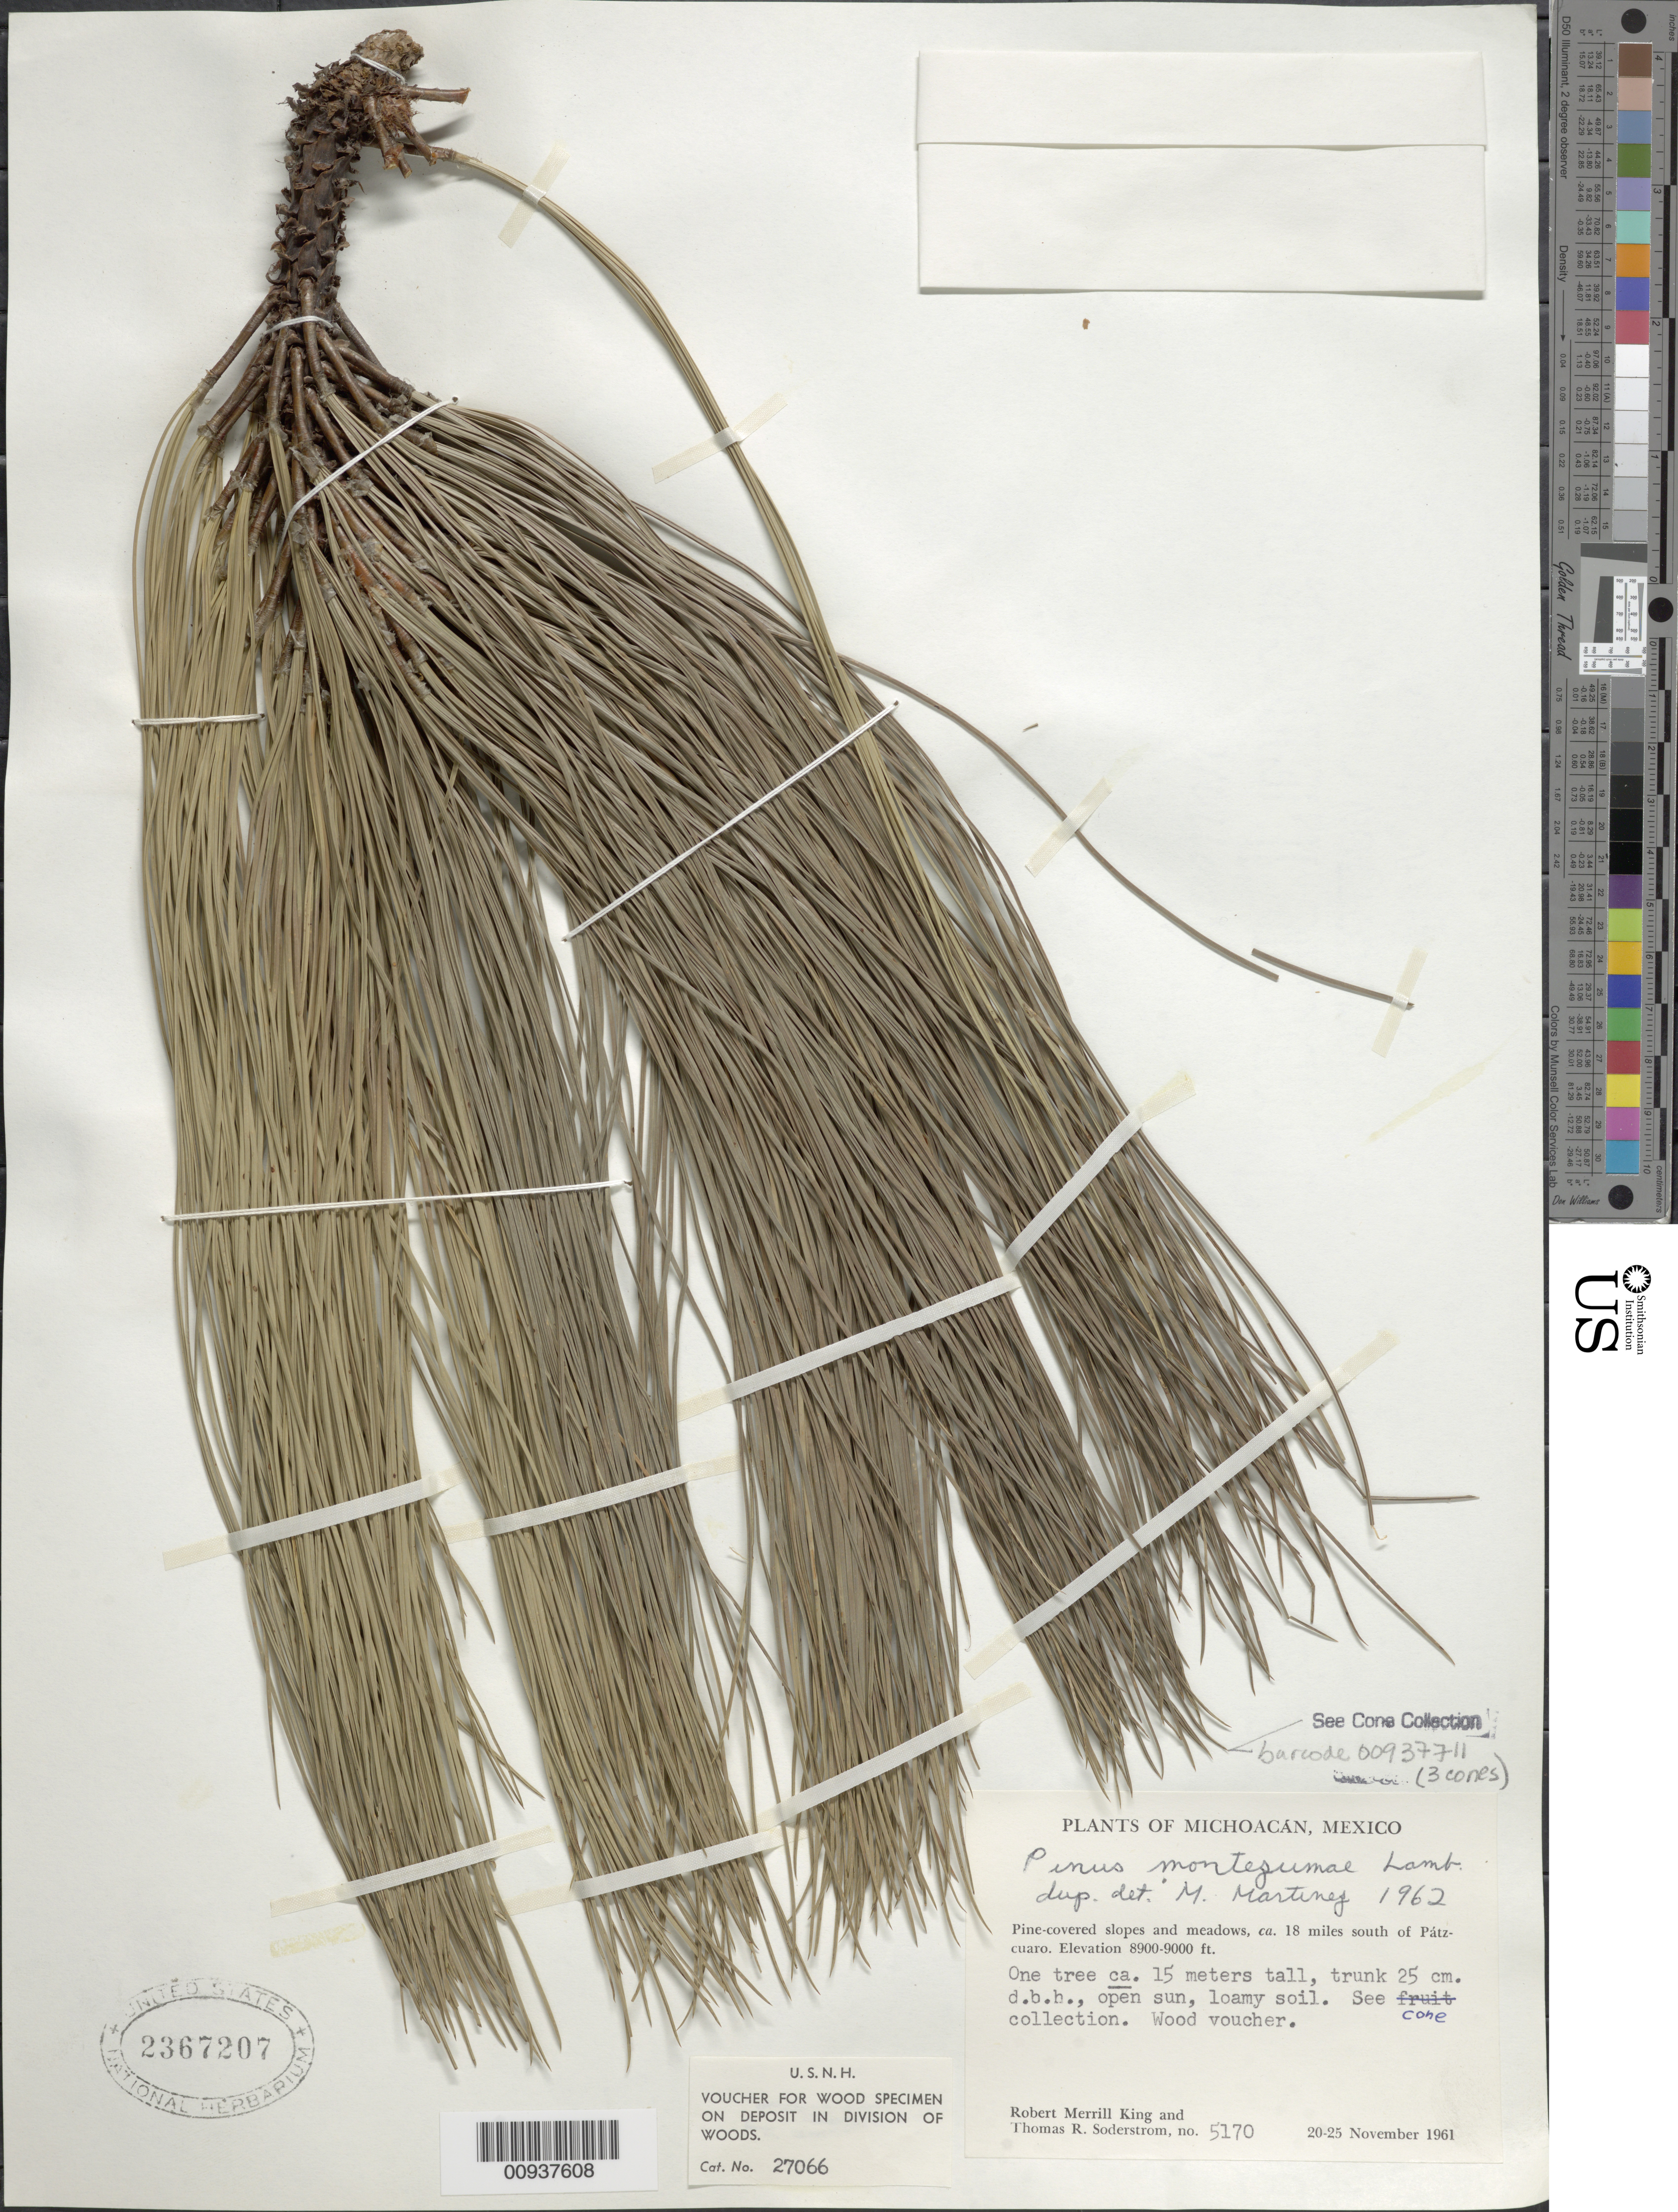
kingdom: Plantae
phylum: Tracheophyta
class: Pinopsida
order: Pinales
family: Pinaceae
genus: Pinus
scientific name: Pinus montezumae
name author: Lamb.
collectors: R. M. King & T. R. Soderstrom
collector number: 5170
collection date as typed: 20 Nov 1961 to 25 Nov 1961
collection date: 1961-11-20/1961-11-25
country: Mexico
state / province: Michoacán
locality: Ca. 18 miles south of Pátzcuaro.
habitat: Pine-covered slopes and meadows. Open sun, loamy soil.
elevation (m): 2713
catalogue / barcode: US 2367207